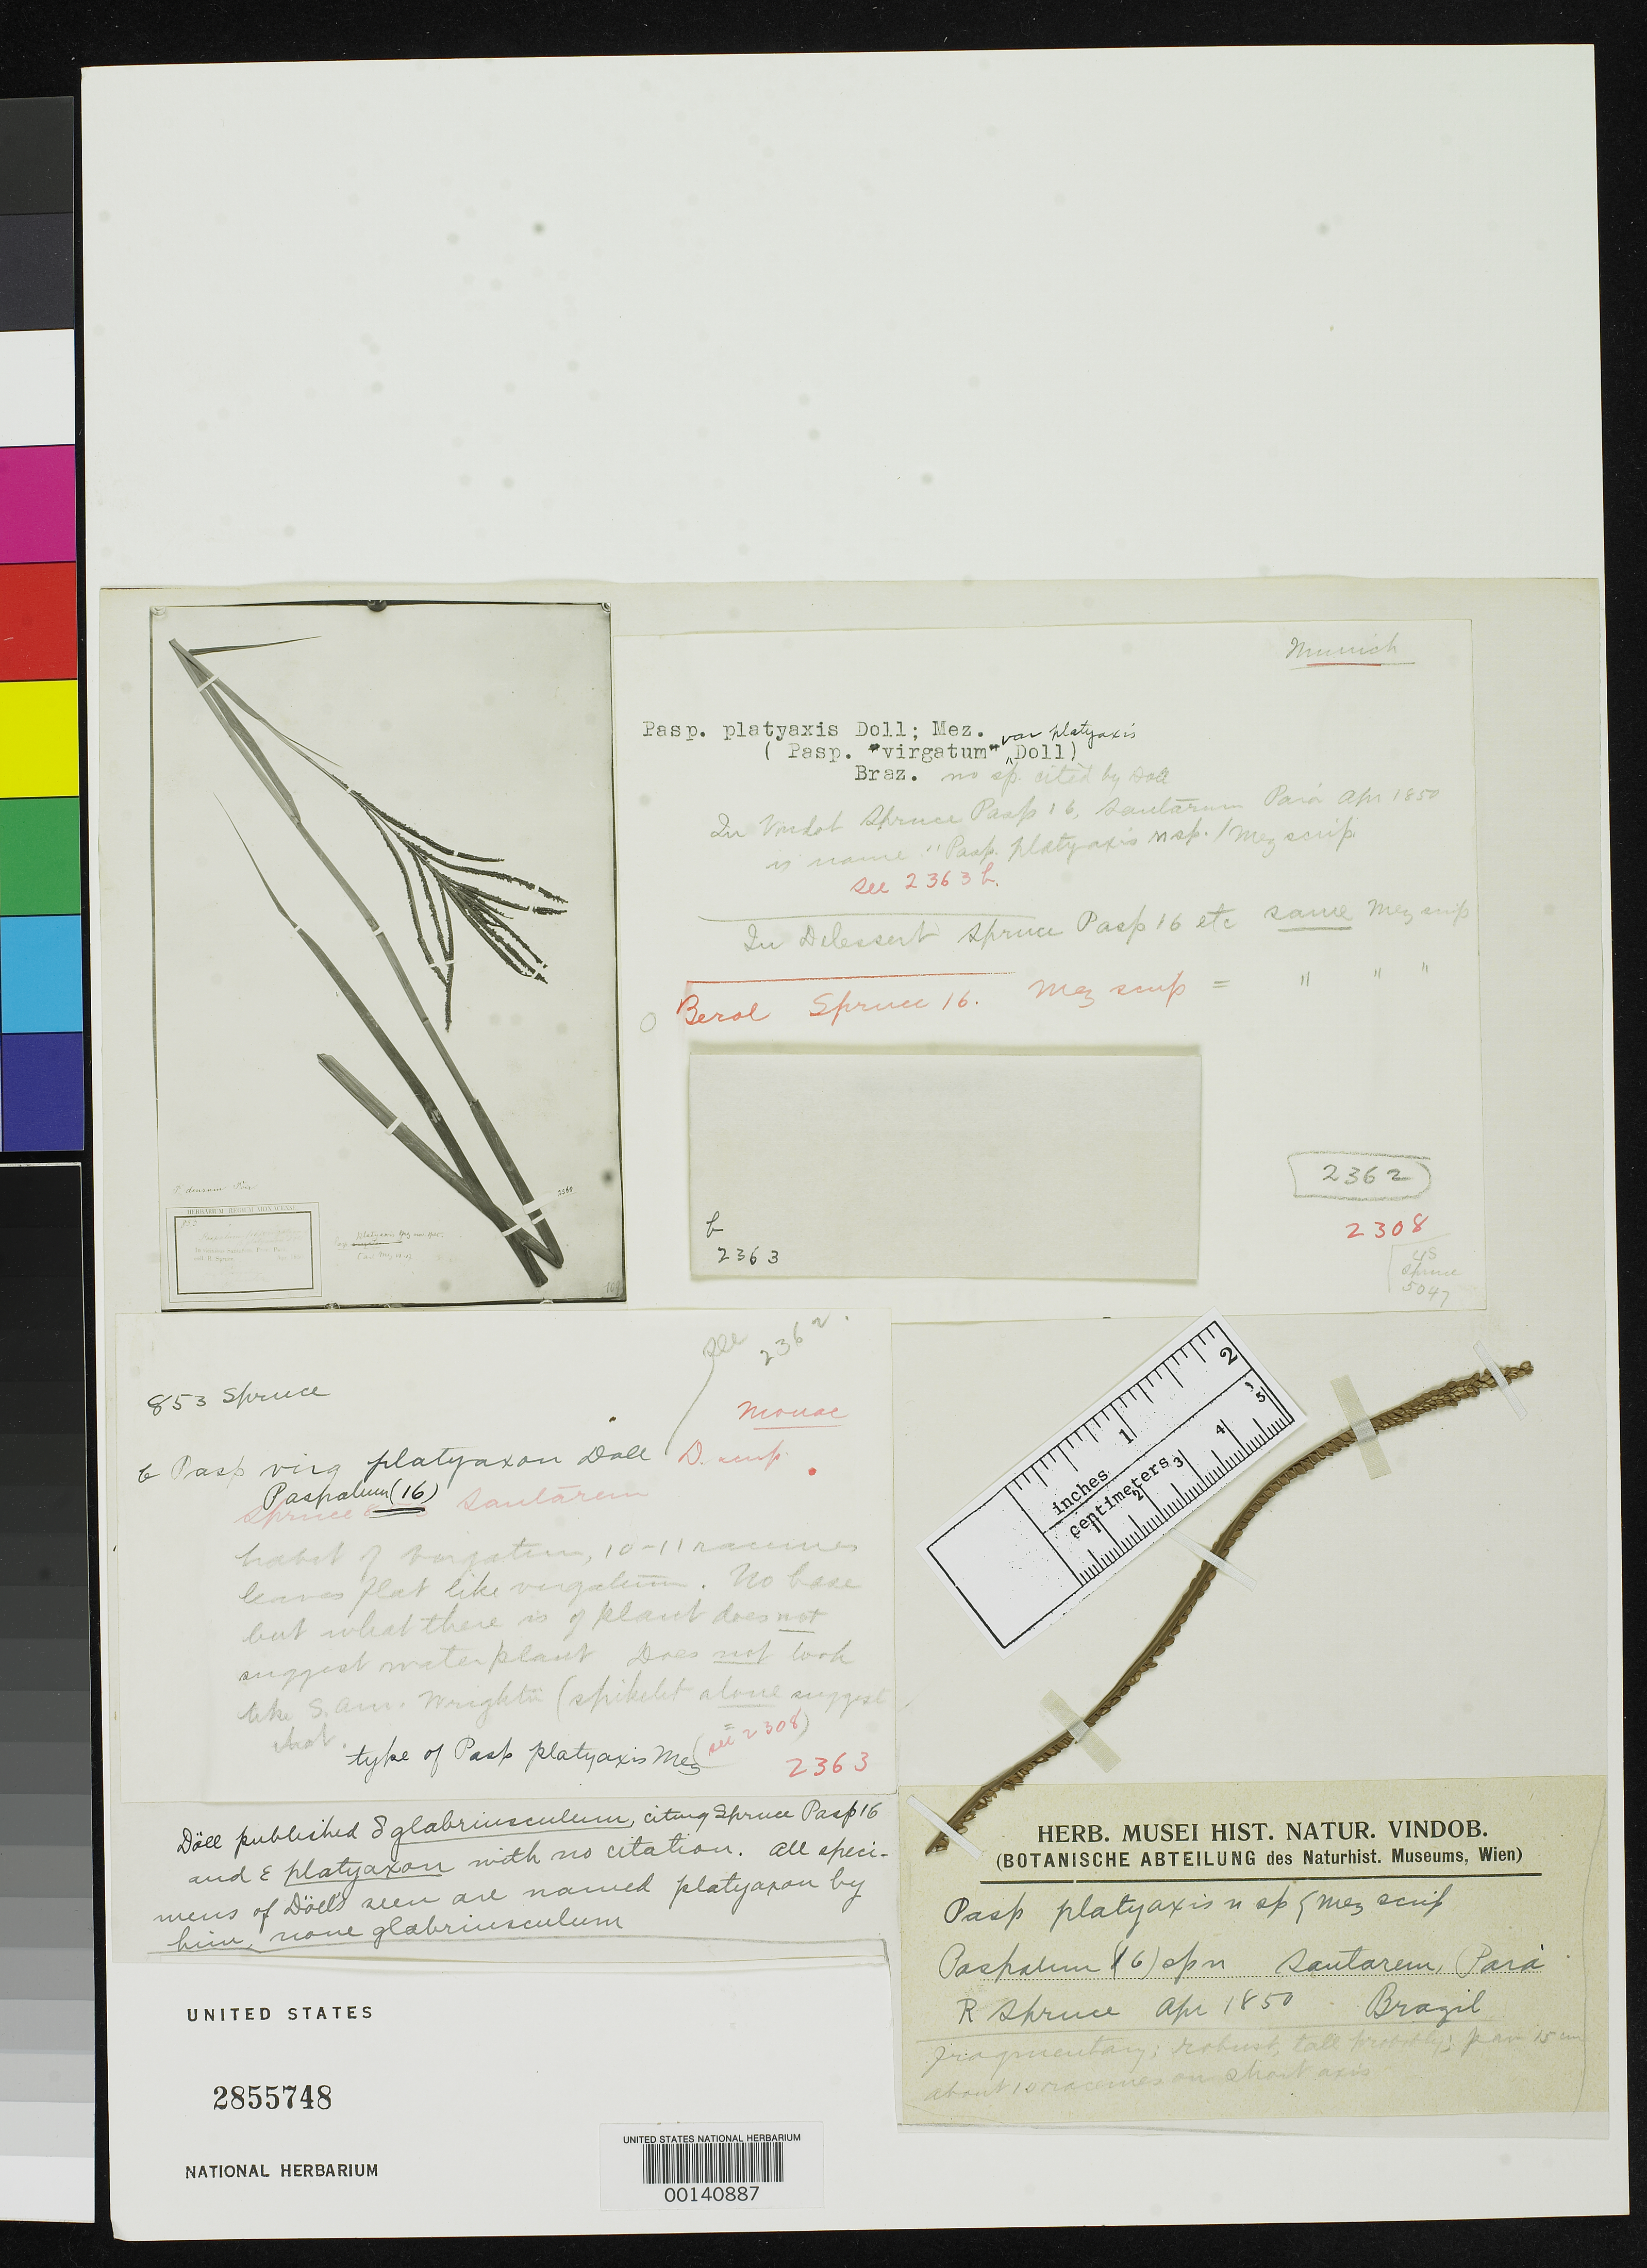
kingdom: Plantae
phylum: Tracheophyta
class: Liliopsida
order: Poales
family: Poaceae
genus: Paspalum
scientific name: Paspalum virgatum var. glabriusculum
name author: Döll in Mart.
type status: Possible Type; Type Collection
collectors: R. Spruce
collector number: Paspalum 16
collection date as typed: Apr 1850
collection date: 1850-04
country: Brazil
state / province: Pará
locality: Santarem.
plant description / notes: Fragmentary material of type specimen ex herb. Munich, ex herb. Vienna [2 elements on sheet with copious notes; separated from sheet 2855749 & some notes/annotations on that sheet may refer to material on this sheet, and vice versa]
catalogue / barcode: US 2855748